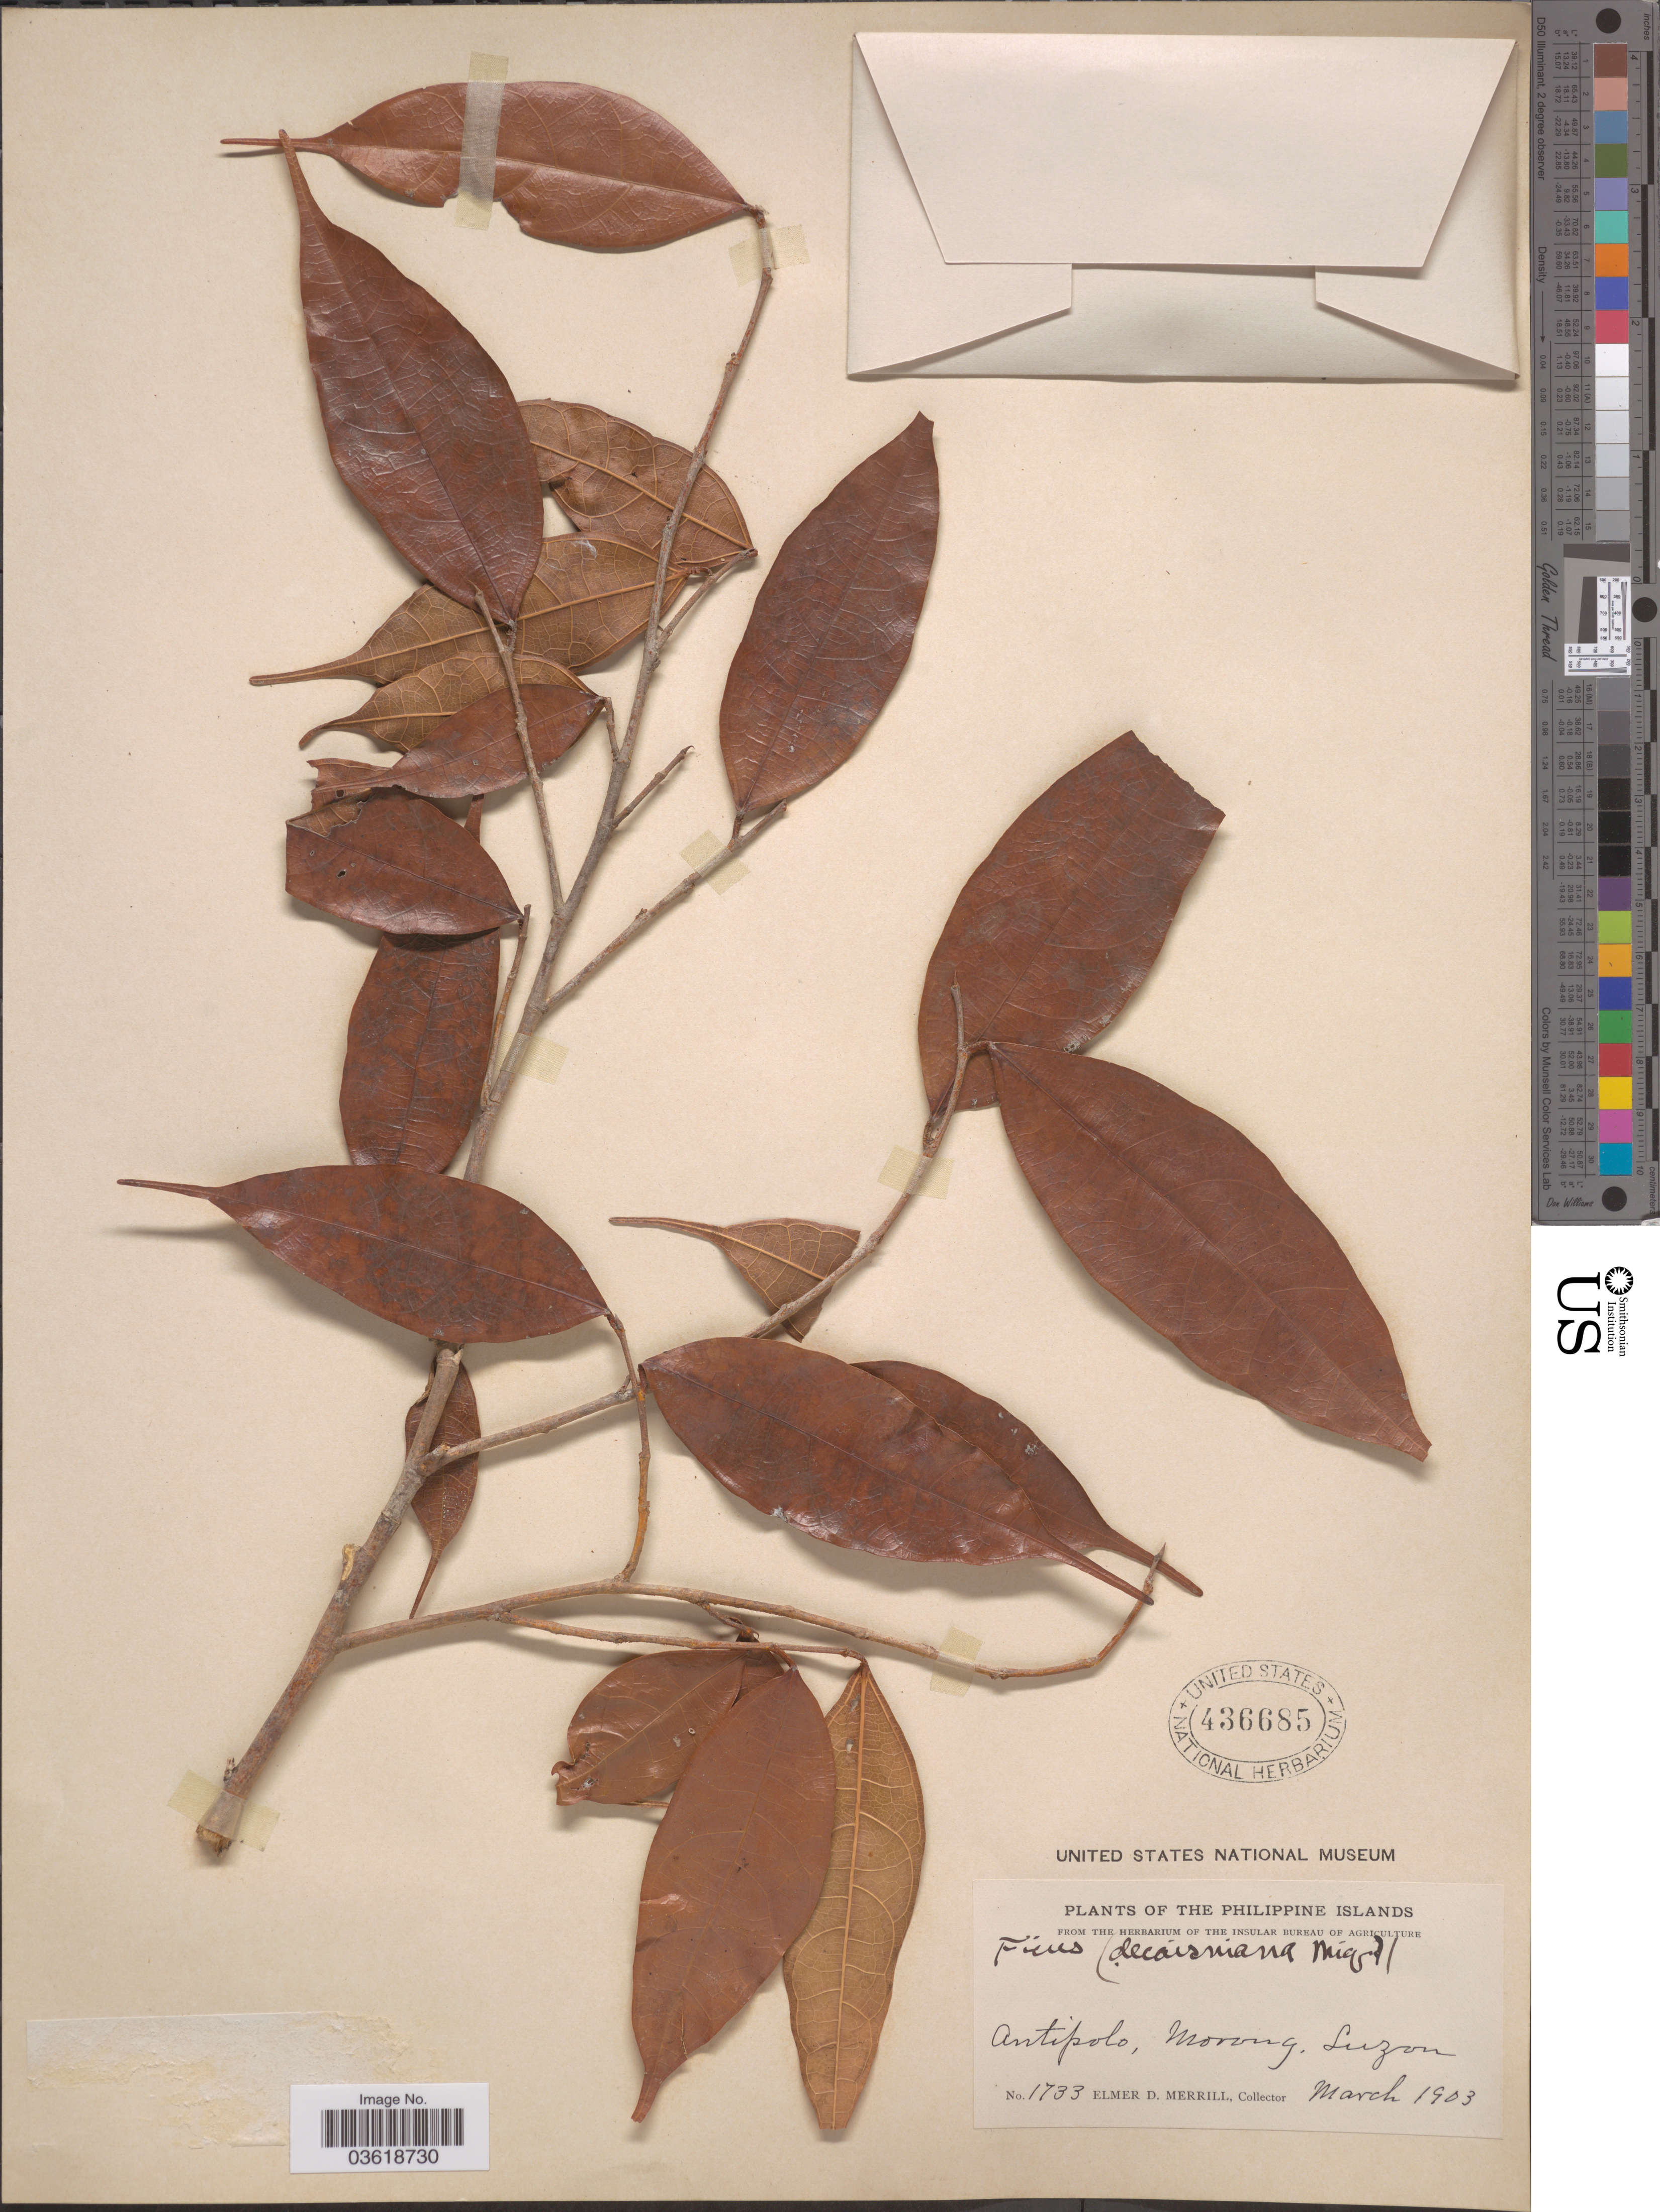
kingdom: Plantae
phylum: Tracheophyta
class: Magnoliopsida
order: Rosales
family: Moraceae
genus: Ficus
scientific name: Ficus decaisnei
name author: Steud.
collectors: E. D. Merrill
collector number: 1733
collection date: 1903-03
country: Philippines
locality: Philippine Islands. Antipolo, Morong, Luzon.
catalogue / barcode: US 436685